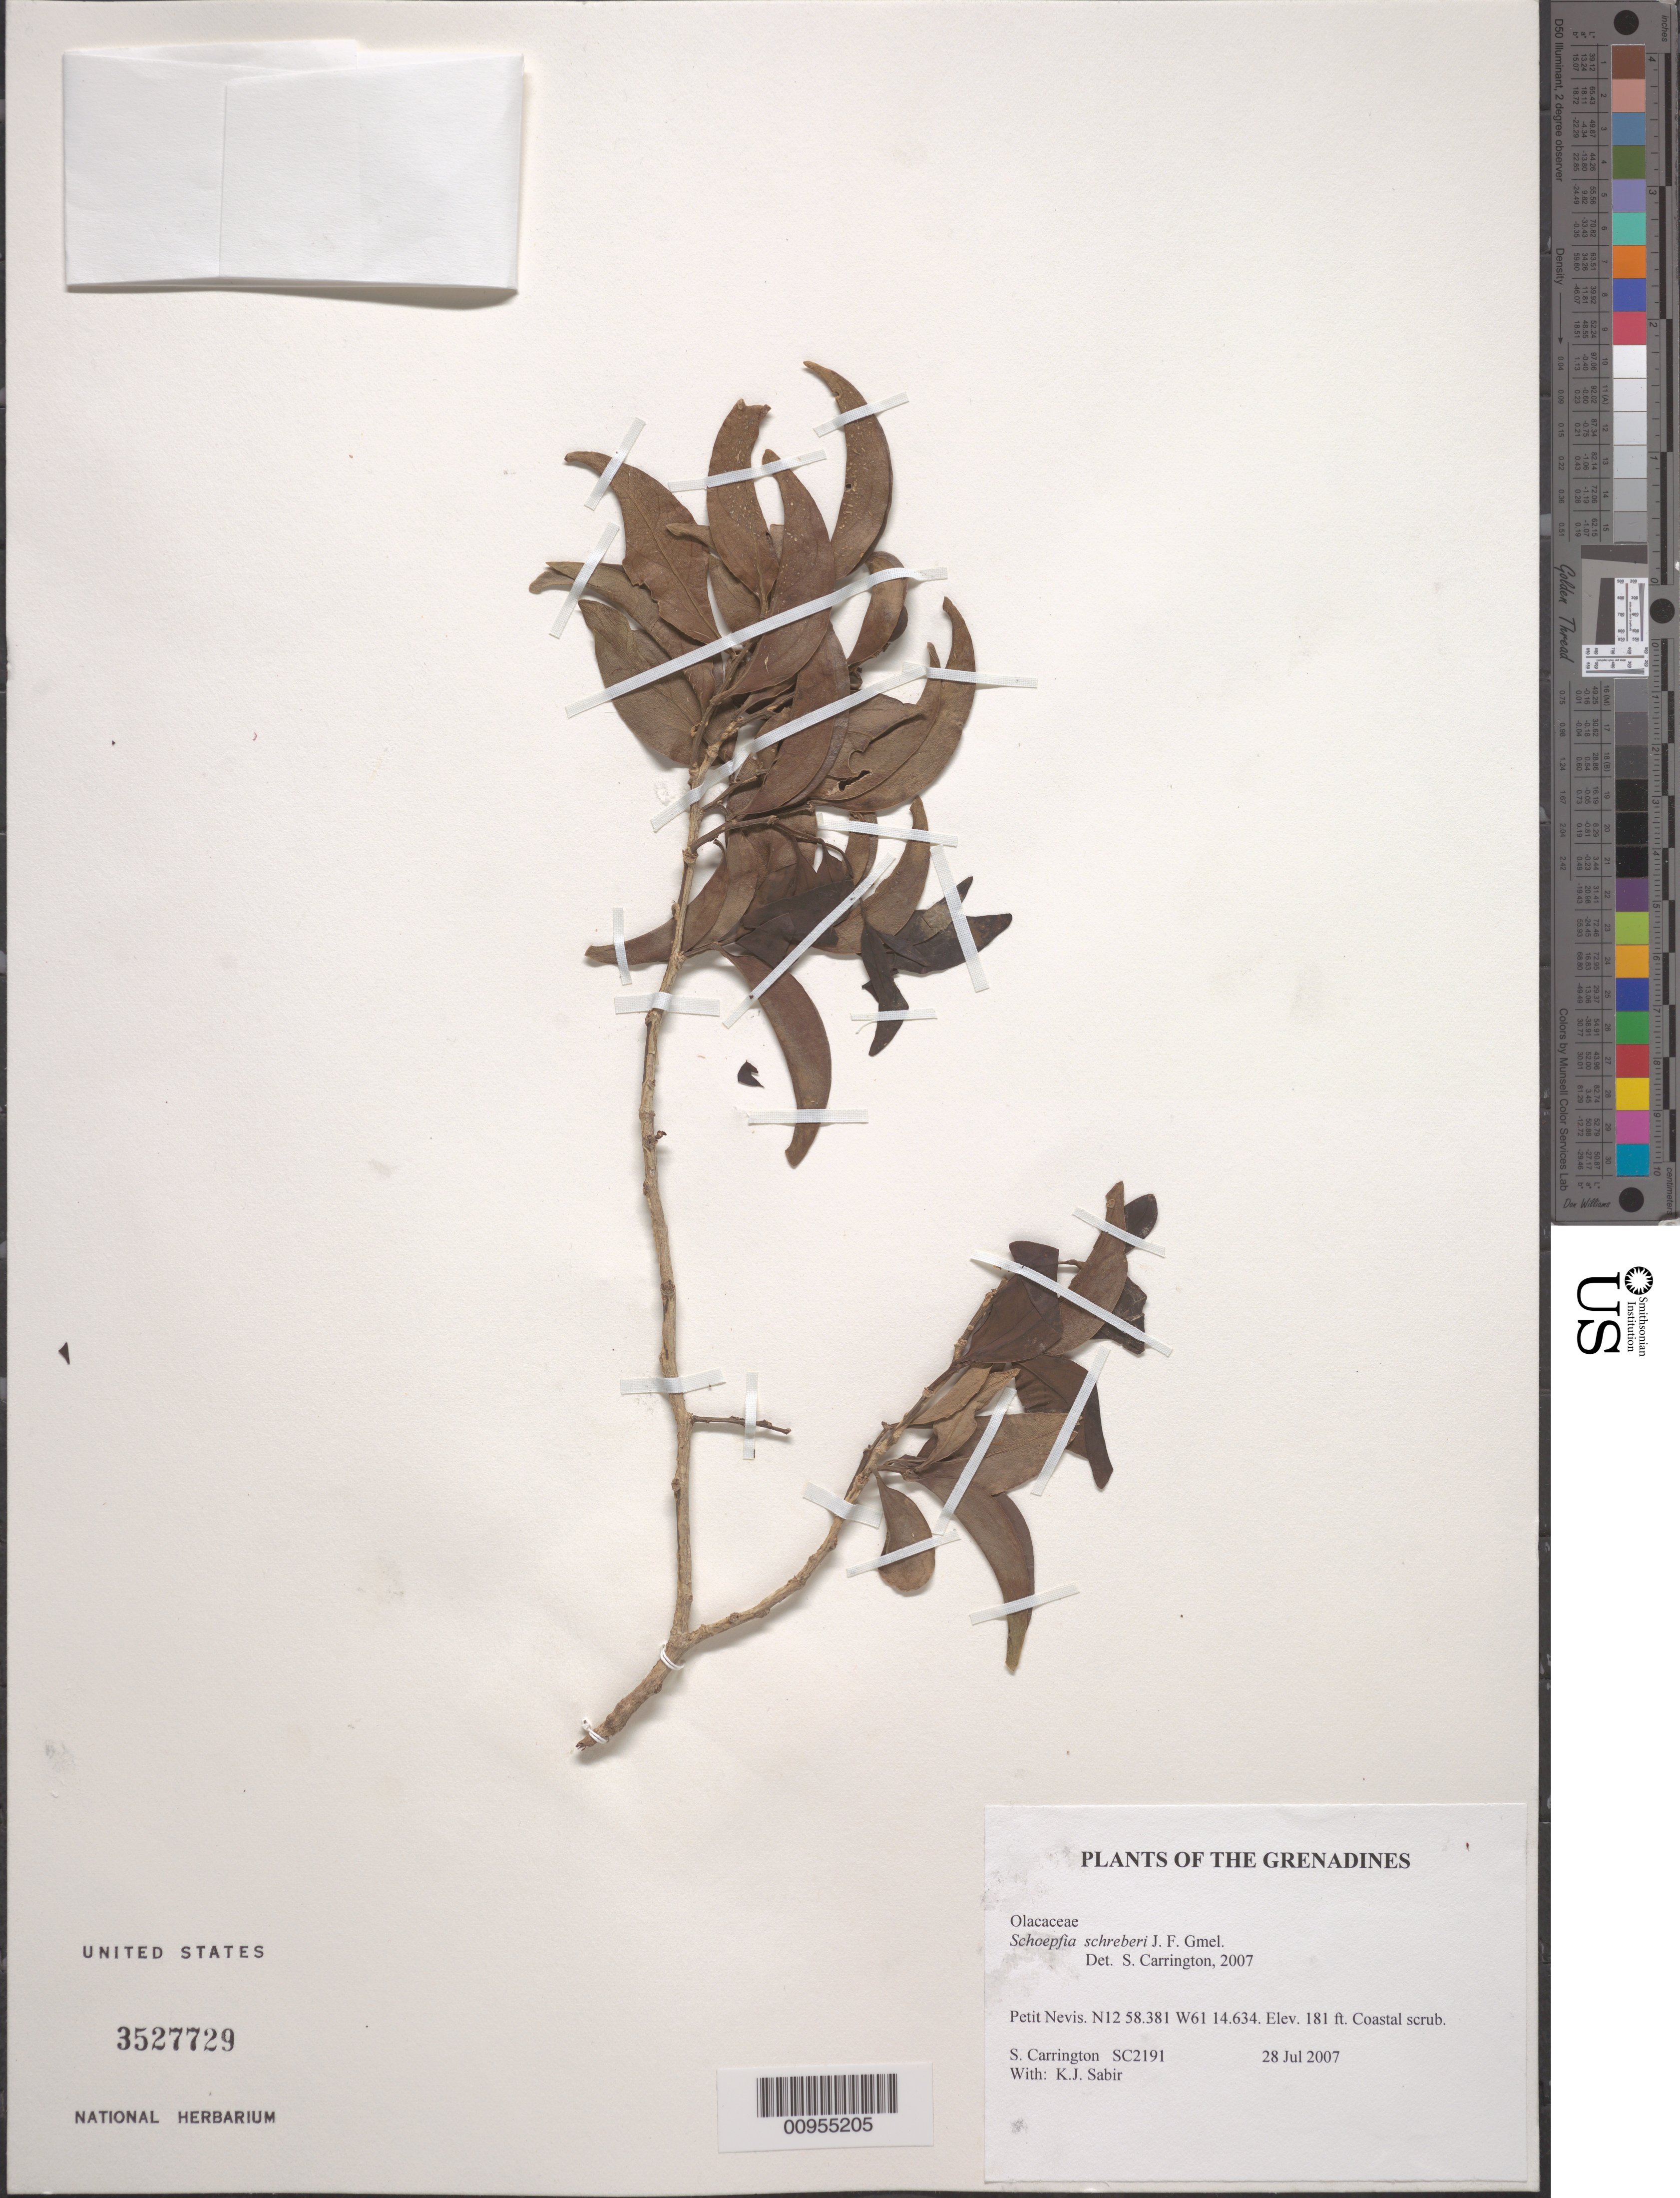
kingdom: Plantae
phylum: Tracheophyta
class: Magnoliopsida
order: Santalales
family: Schoepfiaceae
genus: Schoepfia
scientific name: Schoepfia schreberi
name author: J.F. Gmel.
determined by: Carrington, C. M. S.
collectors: C. M. S. Carrington & K. Sabir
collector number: SC 2191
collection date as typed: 28 Jul 2007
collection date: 2007-07-28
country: St. Vincent - Grenadines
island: Petit Nevis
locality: Petit Nevis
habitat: coastal scrub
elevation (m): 55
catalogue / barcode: US 3527729